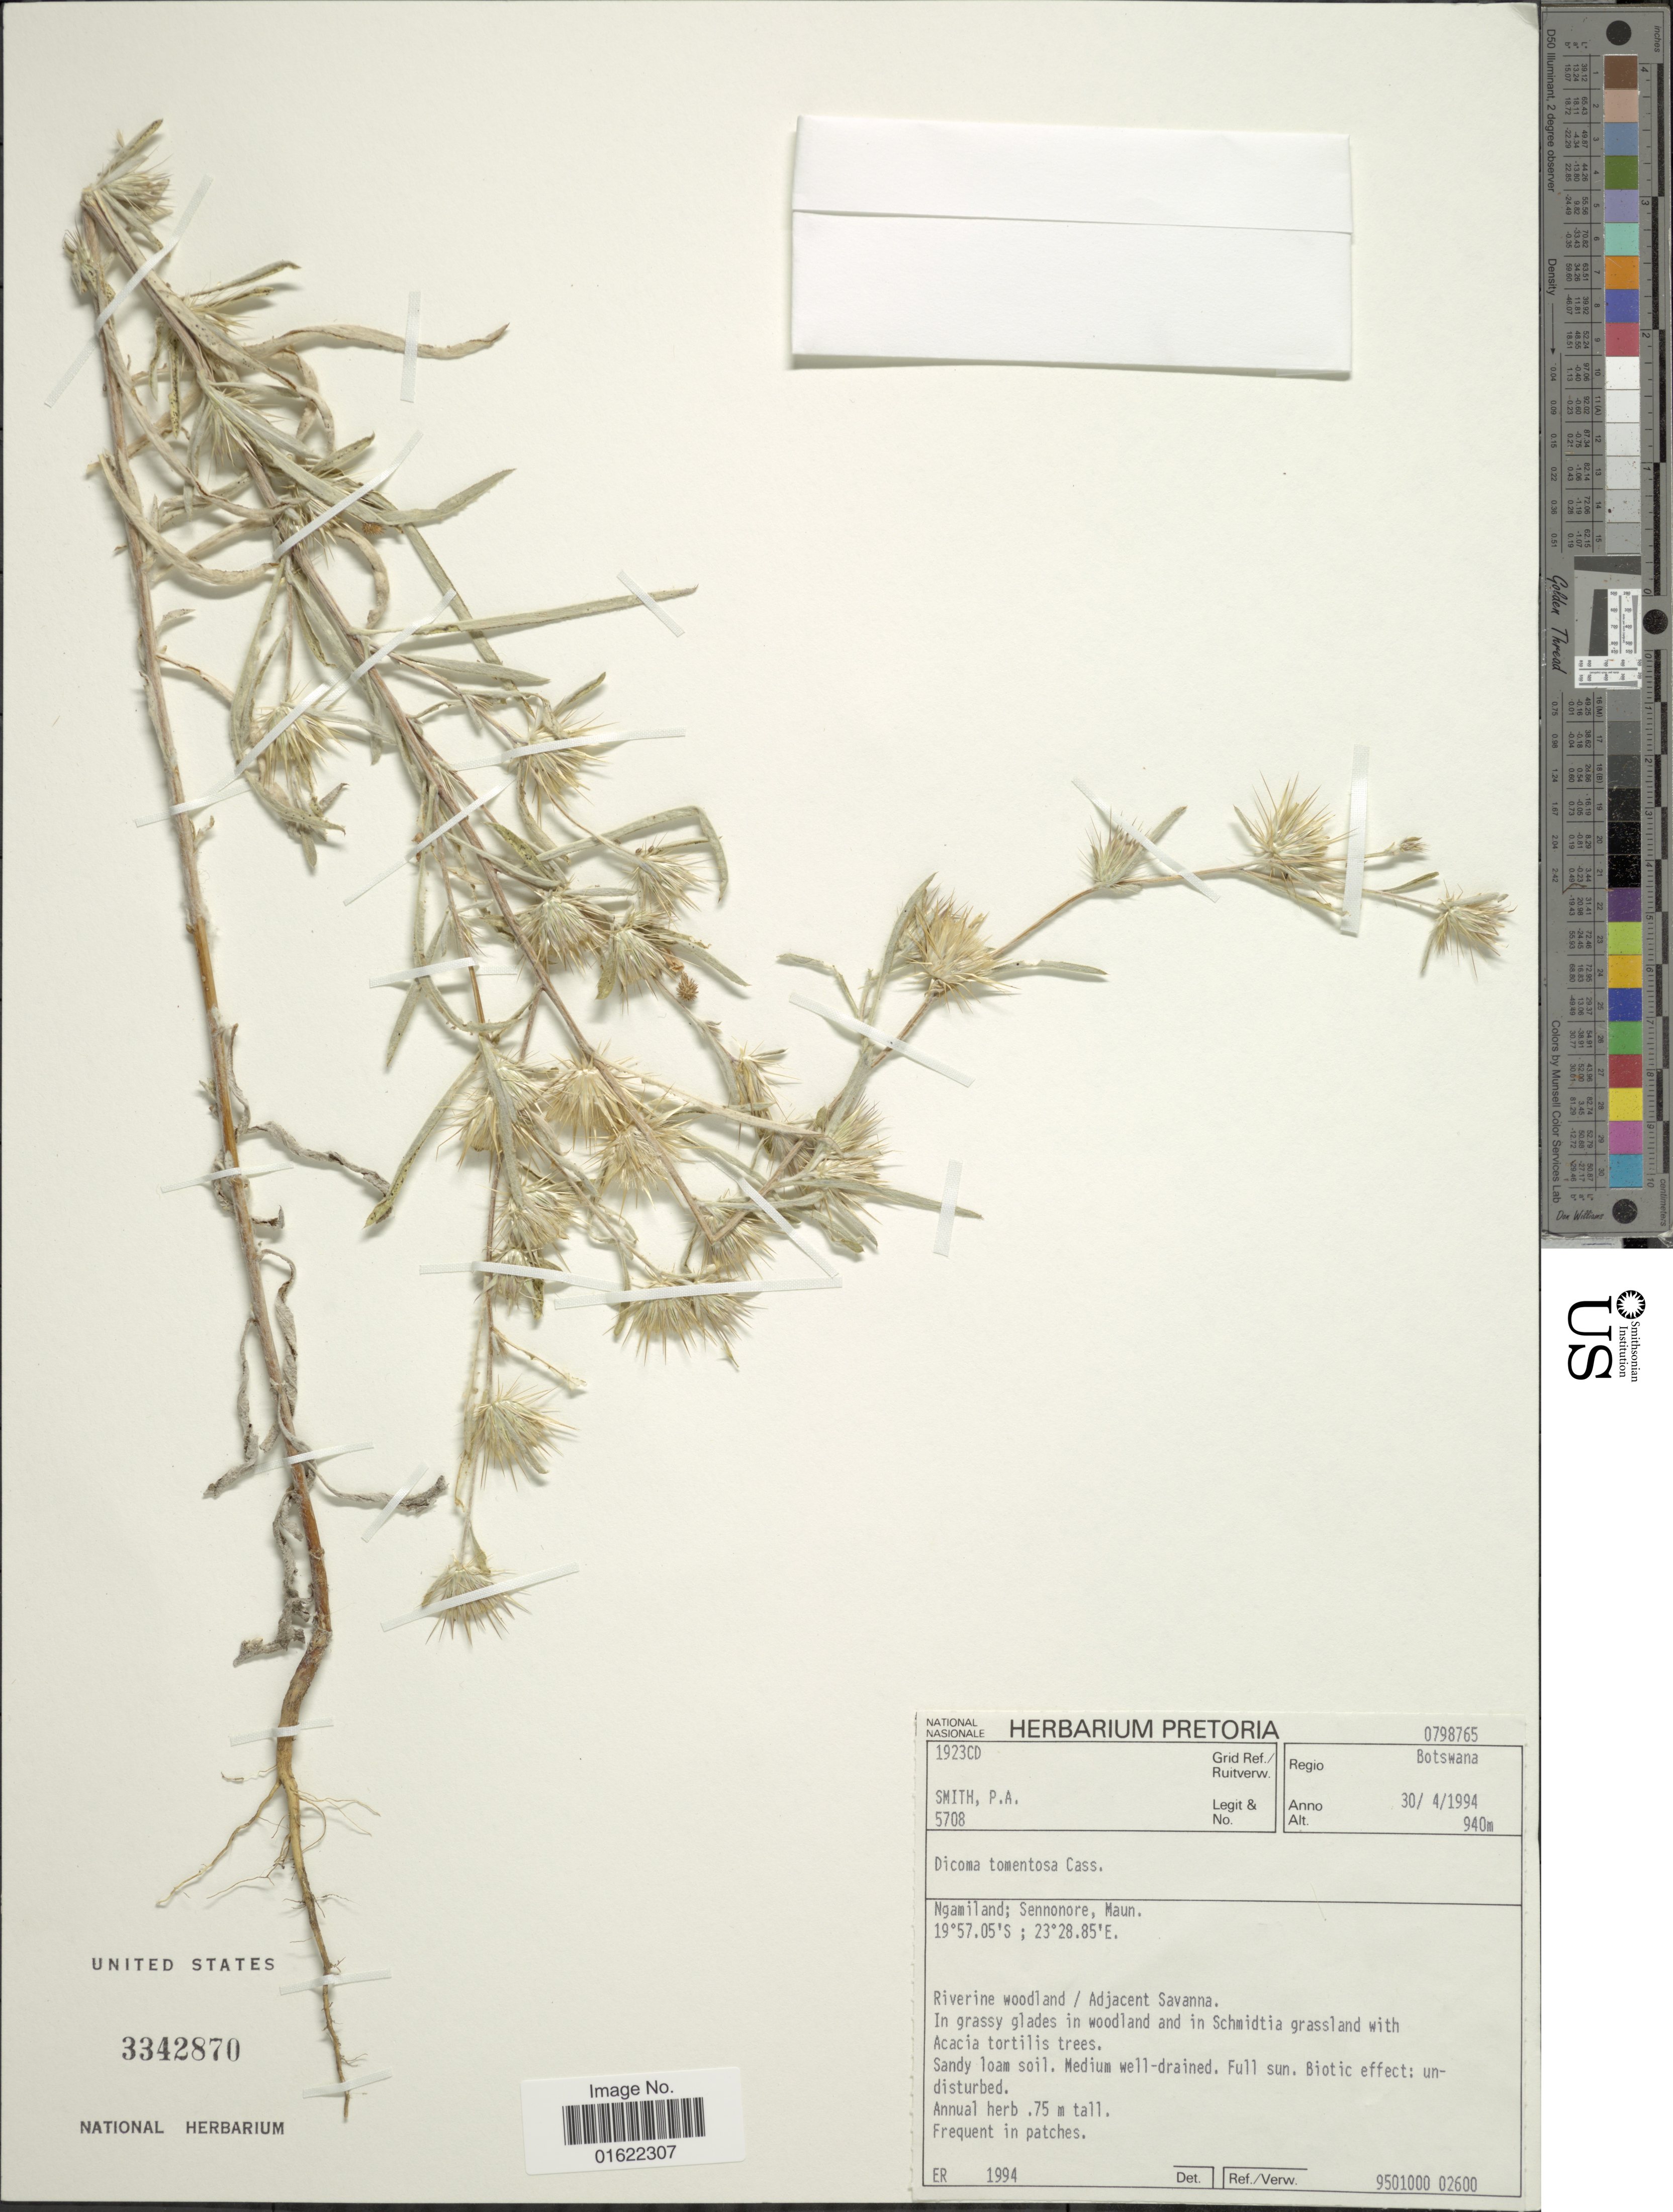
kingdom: Plantae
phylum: Tracheophyta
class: Magnoliopsida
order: Asterales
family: Asteraceae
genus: Dicoma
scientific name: Dicoma tomentosa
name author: Cass.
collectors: P. Smith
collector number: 5708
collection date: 1994-04-30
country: Botswana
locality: Botswana. Ngamiland; Sennomore, Maun.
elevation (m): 940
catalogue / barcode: US 3342870